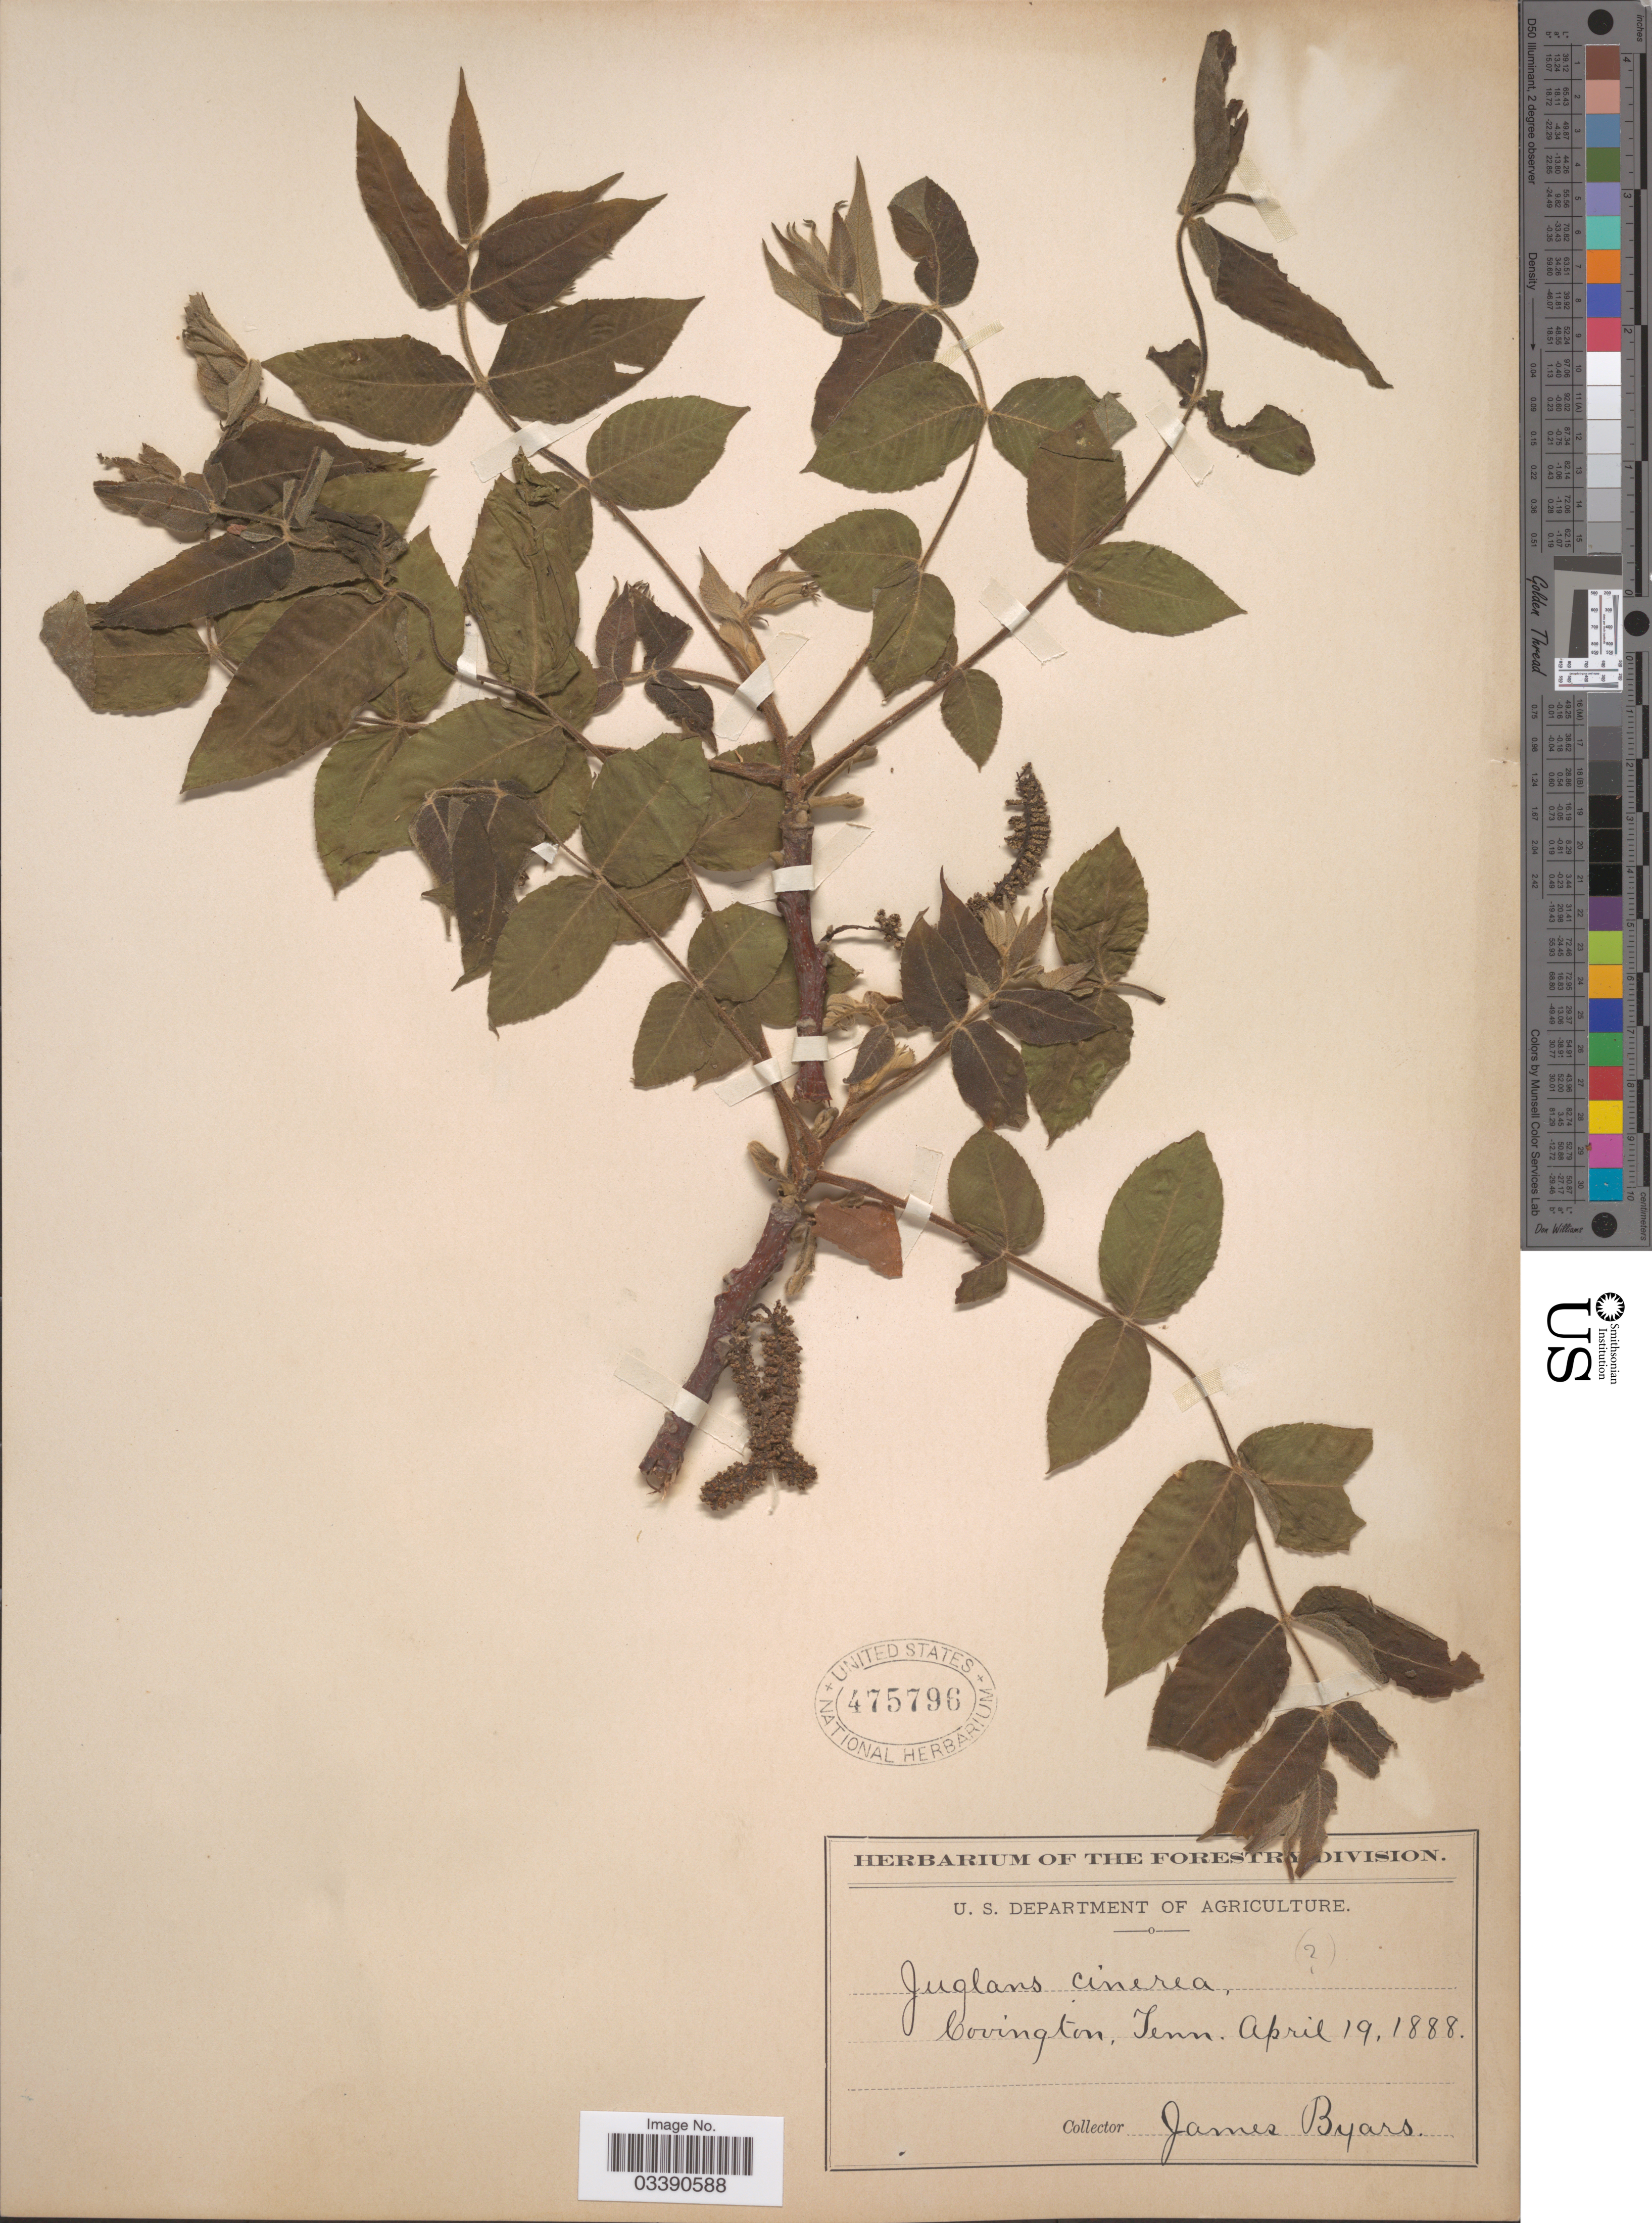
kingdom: Plantae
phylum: Tracheophyta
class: Magnoliopsida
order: Fagales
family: Juglandaceae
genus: Juglans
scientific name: Juglans cinerea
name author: L.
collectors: J. Byars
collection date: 1888-04-19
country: United States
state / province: Tennessee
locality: Covington.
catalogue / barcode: US 475796